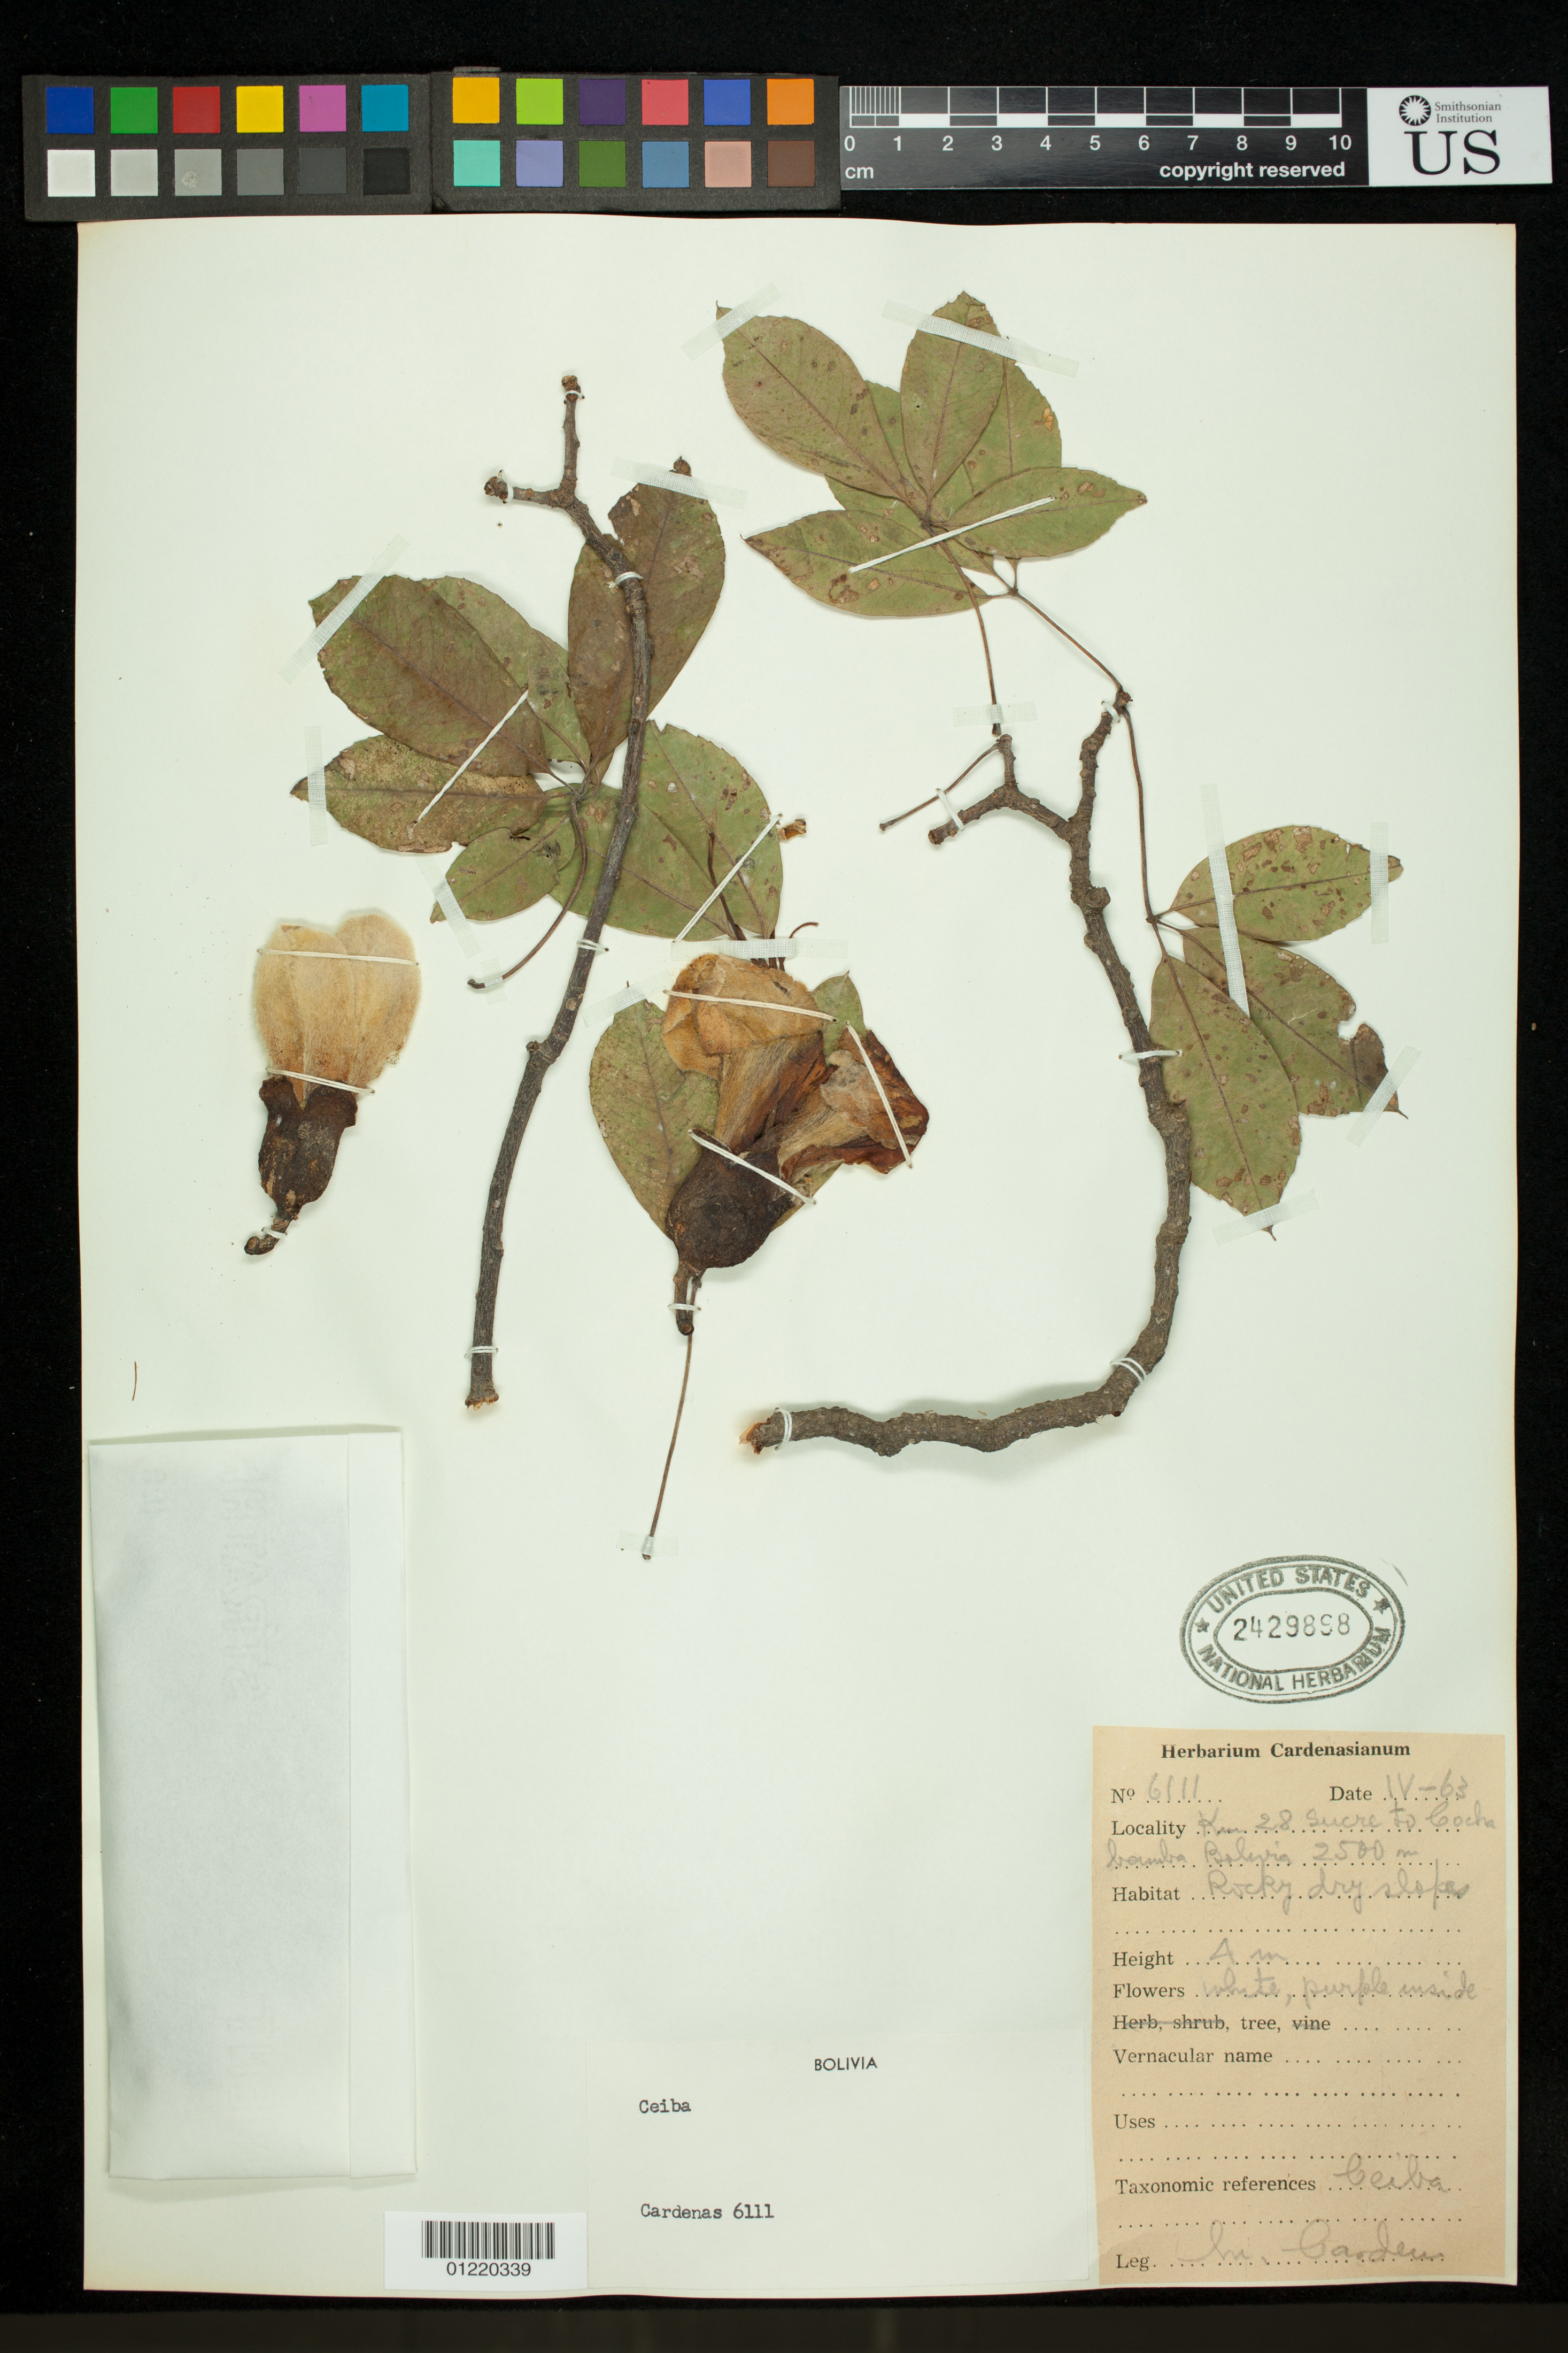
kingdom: Plantae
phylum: Tracheophyta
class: Magnoliopsida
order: Malvales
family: Malvaceae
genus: Ceiba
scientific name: Ceiba sp.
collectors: M. Cárdenas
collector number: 6111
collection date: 1963-04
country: Bolivia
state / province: Chuquisaca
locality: Km 28 Sucre to Cochabamba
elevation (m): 2500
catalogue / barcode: US 2429898